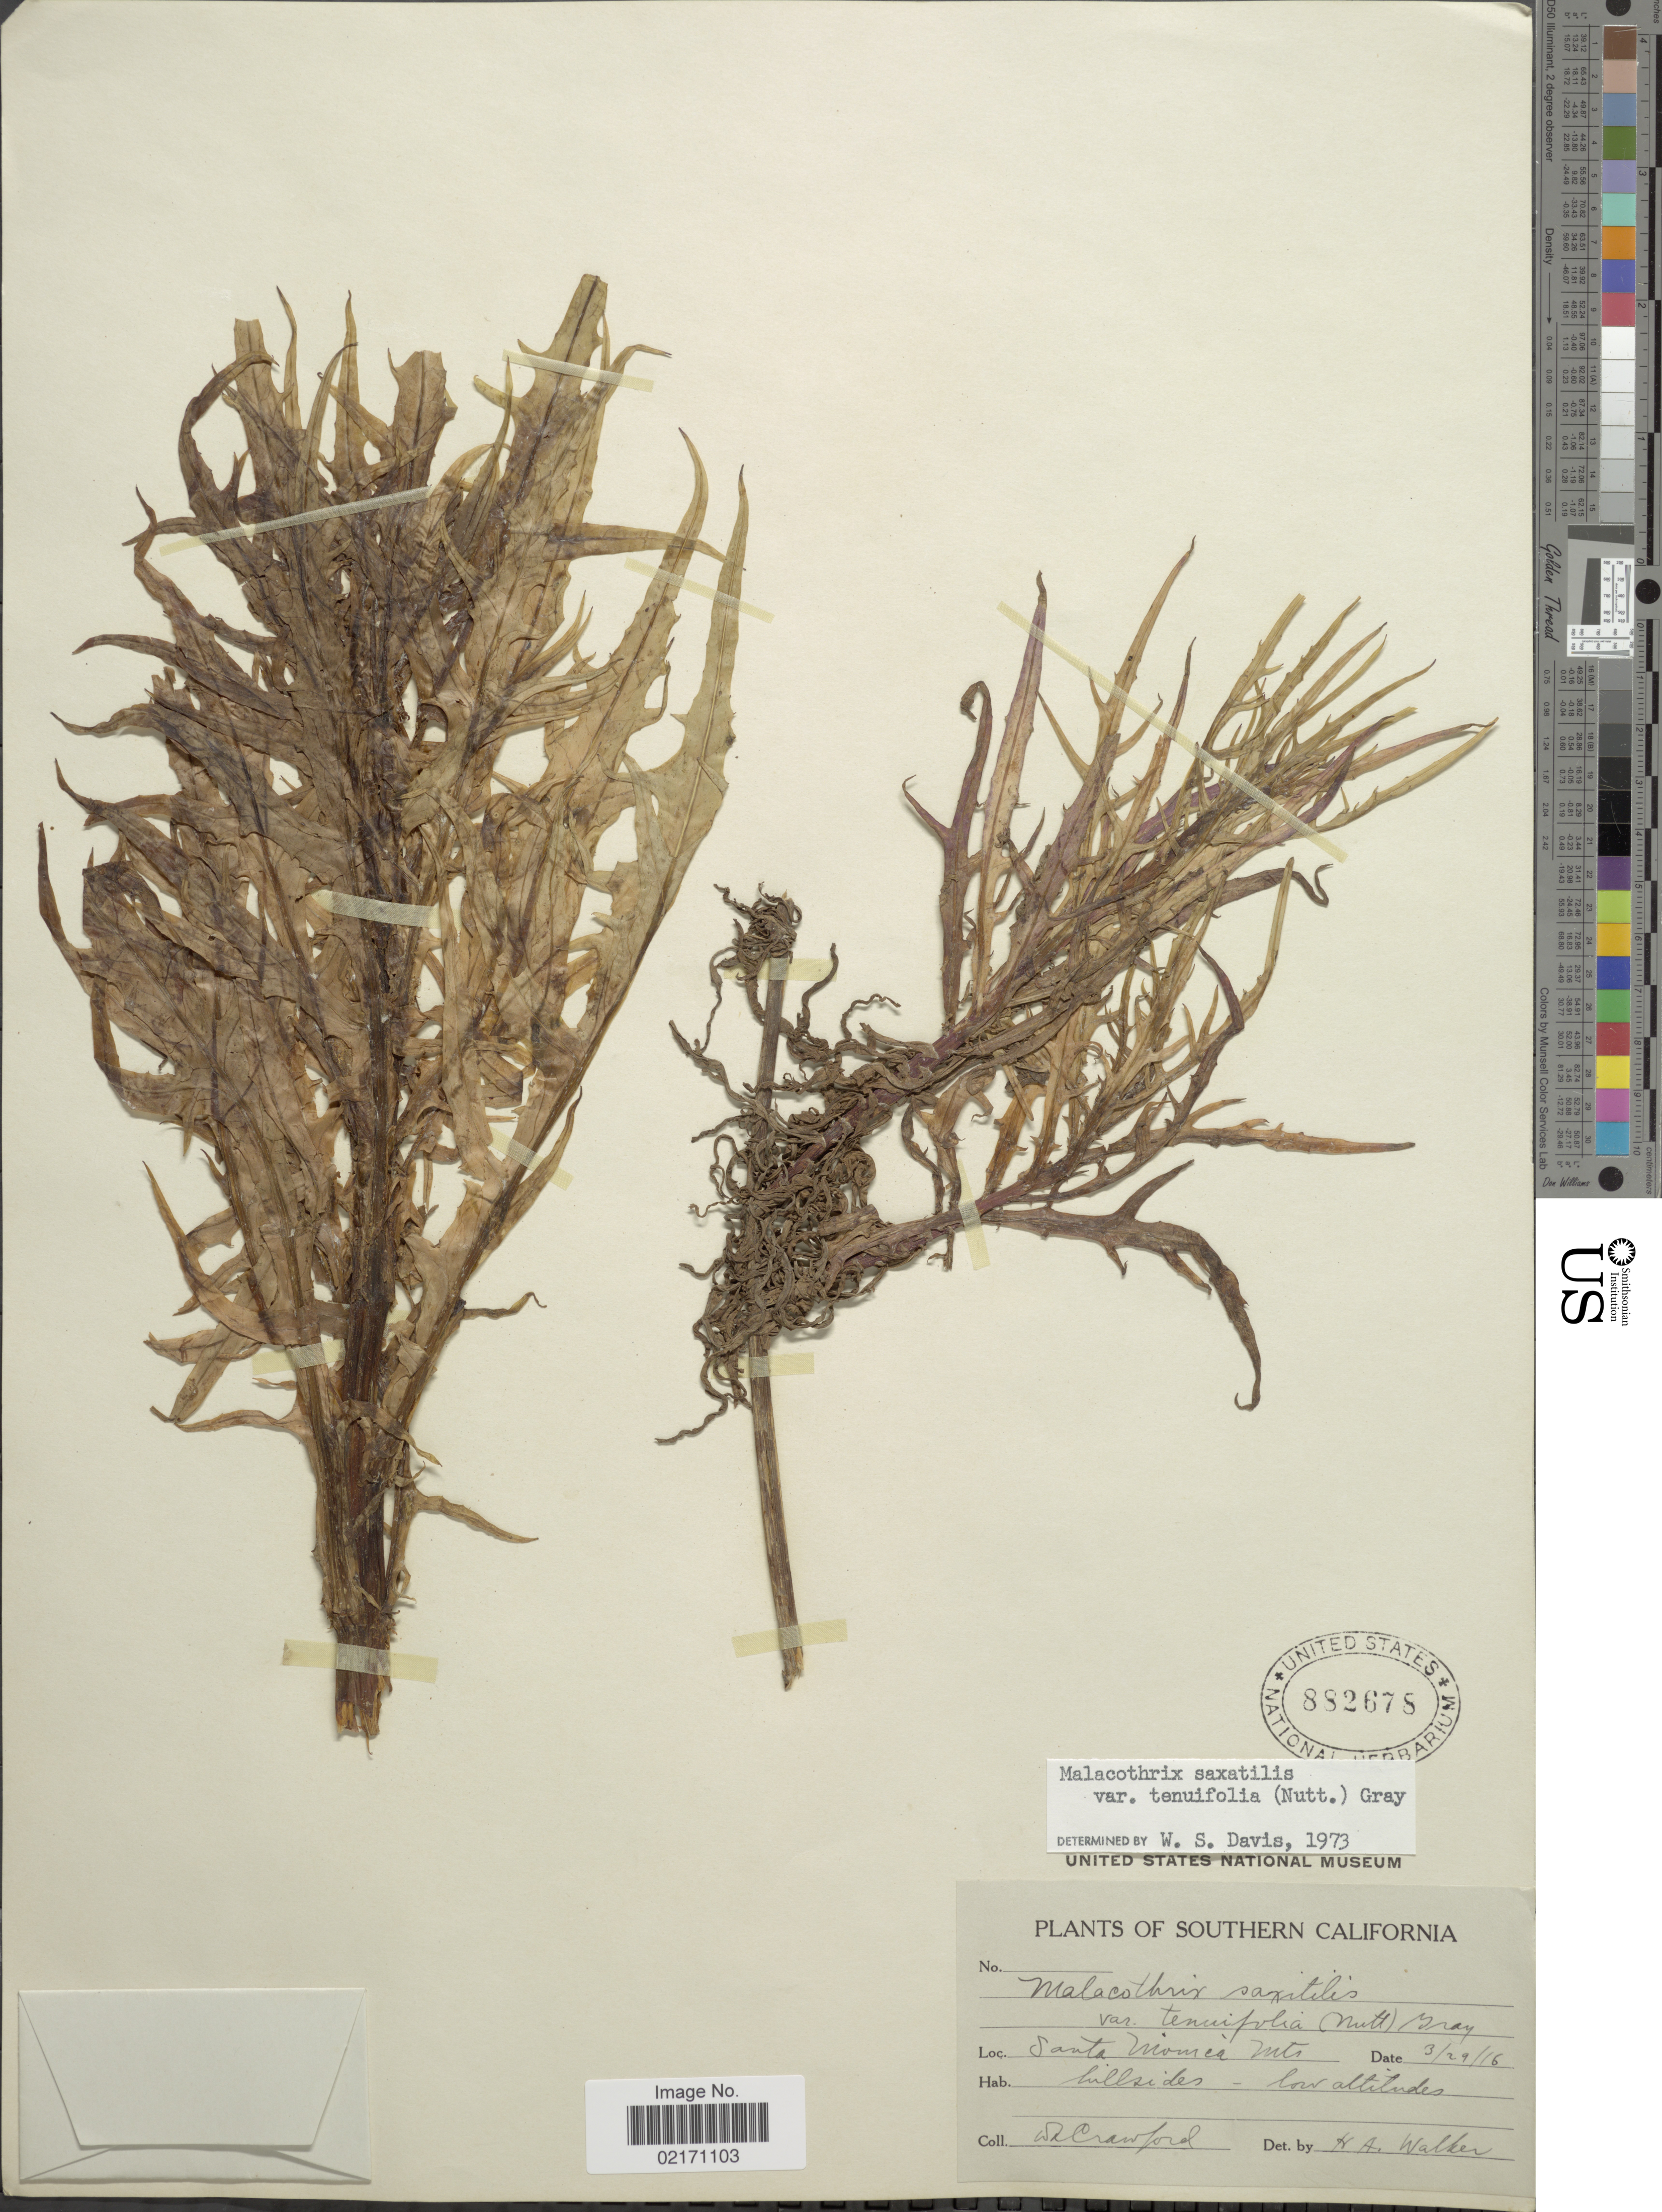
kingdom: Plantae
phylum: Tracheophyta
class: Magnoliopsida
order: Asterales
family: Asteraceae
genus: Malacothrix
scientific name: Malacothrix saxatilis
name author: Torr. & A. Gray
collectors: W. Crawford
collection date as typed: Transcribed d/m/y: 29/3/16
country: United States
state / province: California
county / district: Los Angeles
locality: Southern California, Santa Monica Mts.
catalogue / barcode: US 882678